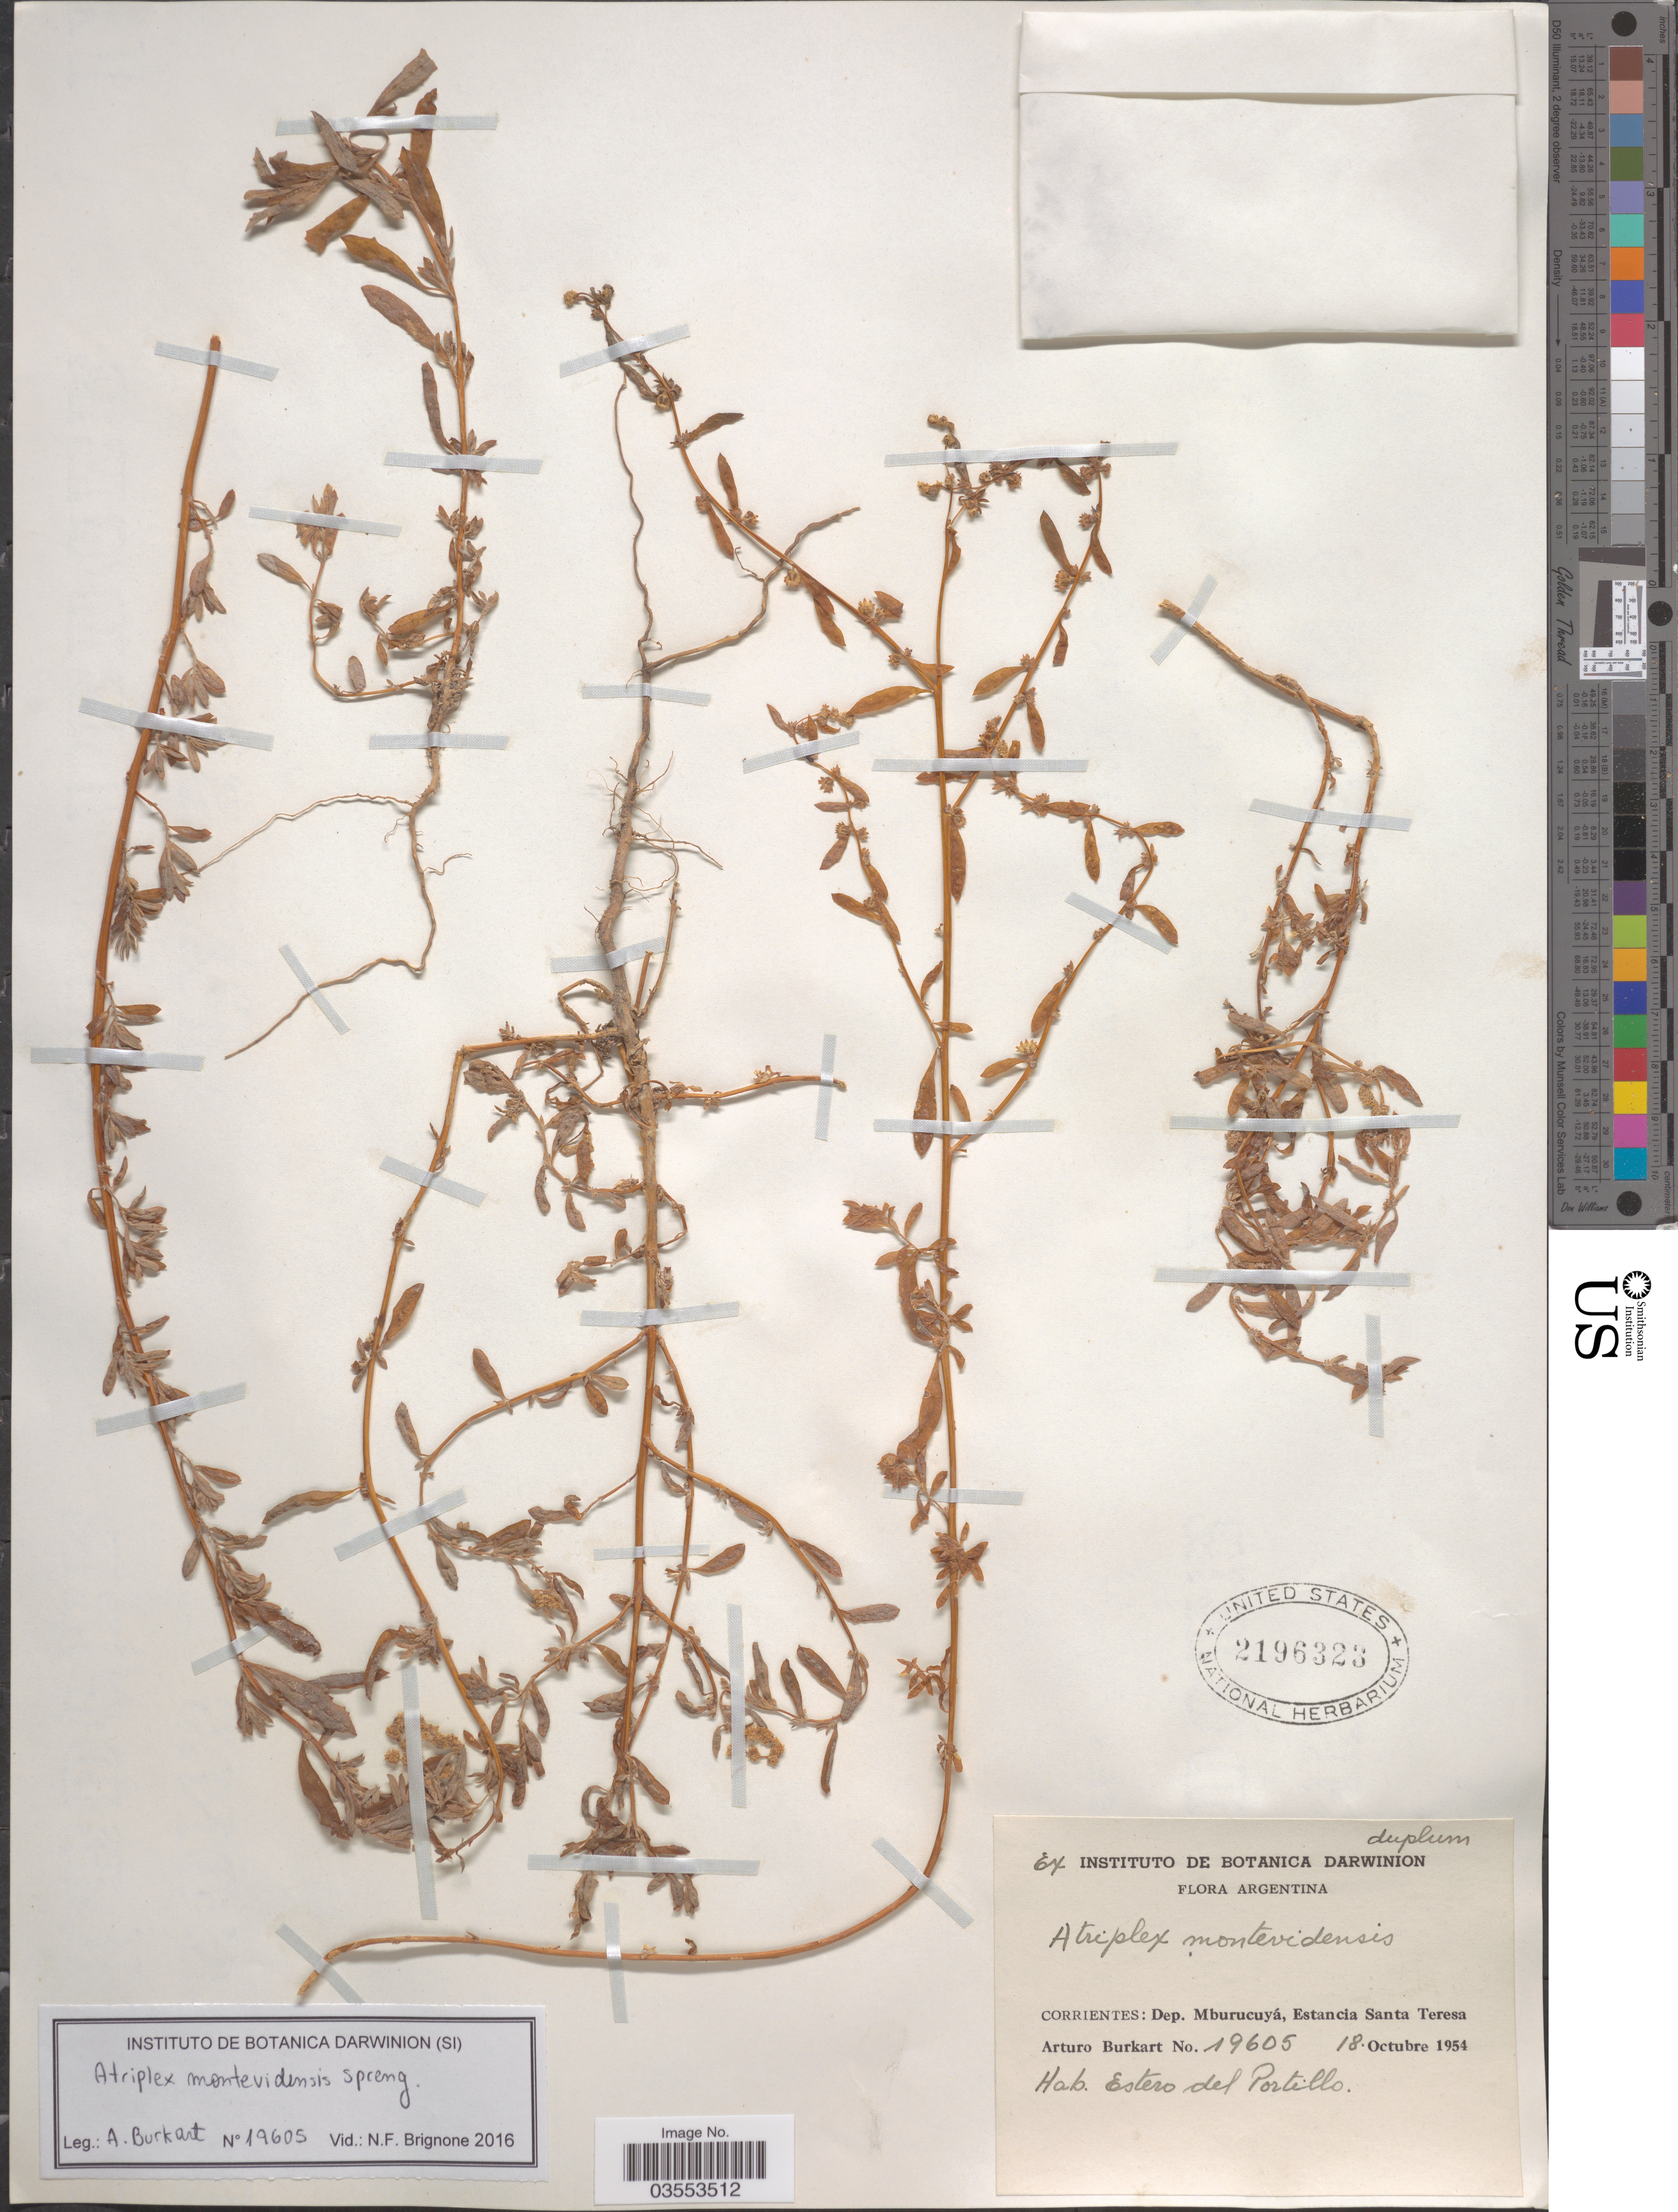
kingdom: Plantae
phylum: Tracheophyta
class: Magnoliopsida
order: Caryophyllales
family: Amaranthaceae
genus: Atriplex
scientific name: Atriplex montevidensis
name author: Spreng.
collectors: A. E. Burkart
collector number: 19605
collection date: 1954-10-18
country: Argentina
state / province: Corrientes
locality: Dep. Mburucuyá, Estancia Santa Teresa. Estero del Portillo.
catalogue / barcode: US 2196323